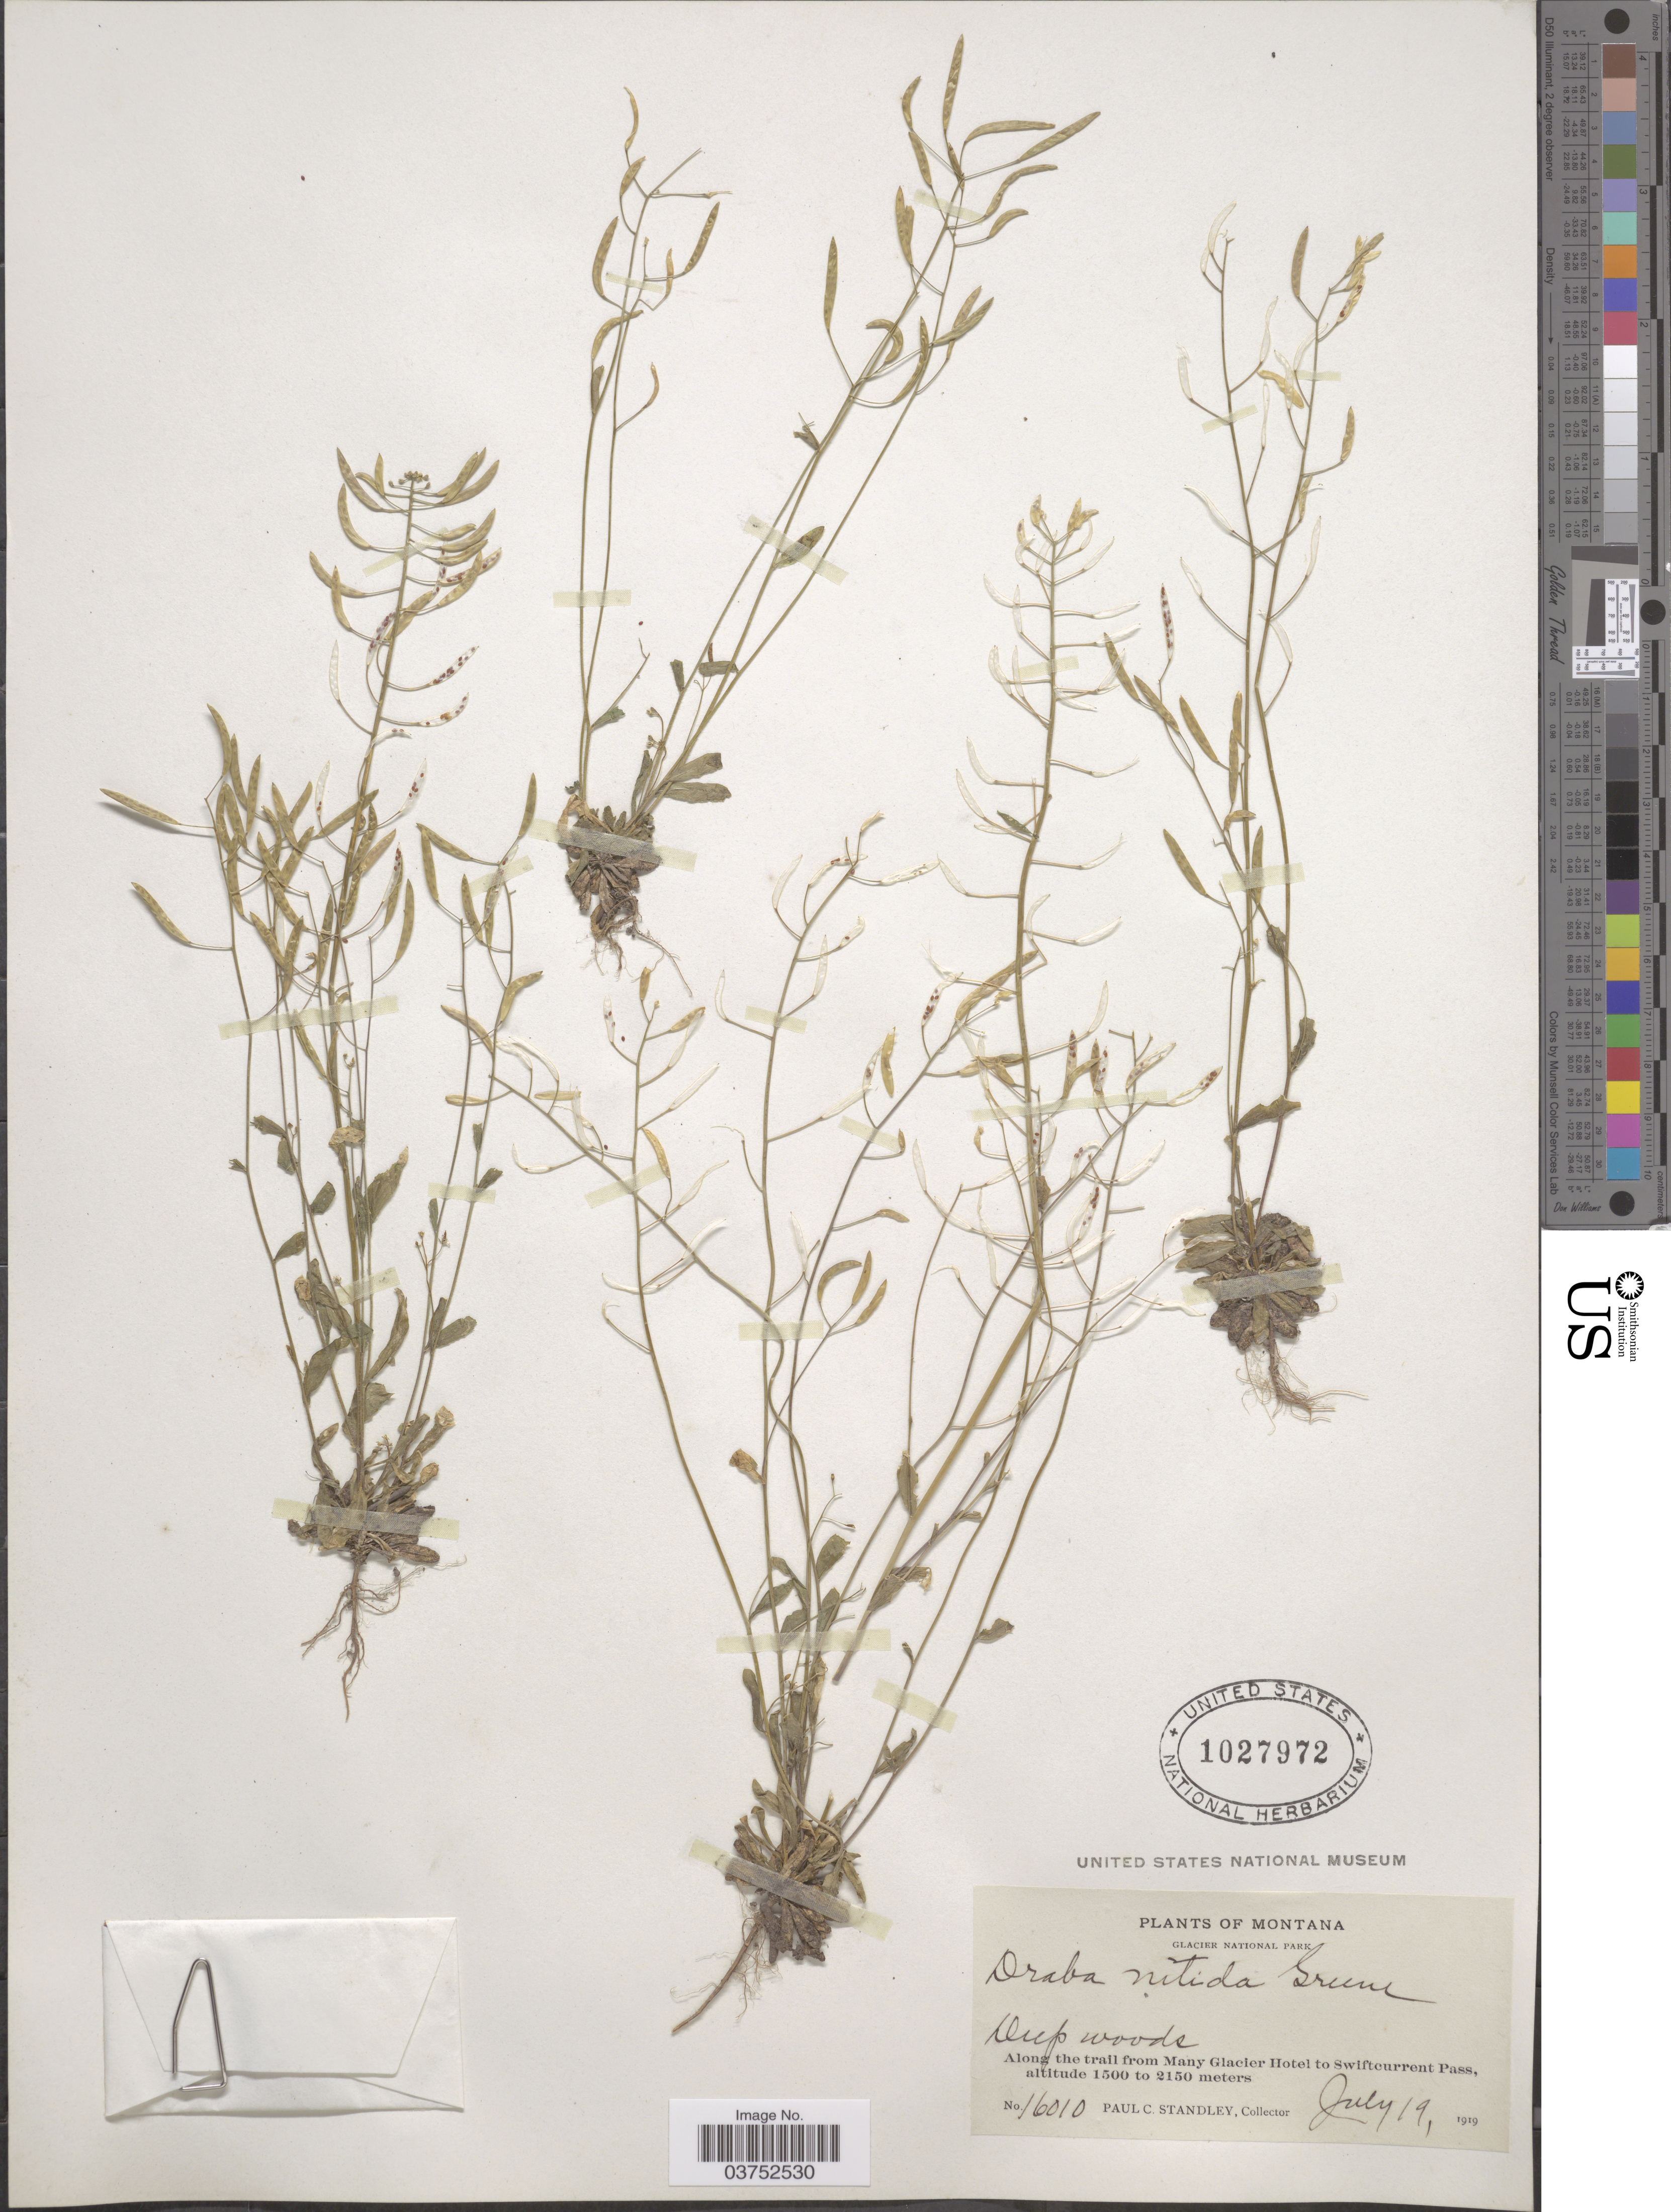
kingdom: Plantae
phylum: Tracheophyta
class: Magnoliopsida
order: Brassicales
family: Brassicaceae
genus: Draba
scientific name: Draba stenoloba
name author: Ledeb.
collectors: P. C. Standley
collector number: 16010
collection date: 1919-07-19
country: United States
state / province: Montana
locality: Glacier National Park. Along the traill from Many Glacier Hotel to Swiftcurrent Pass.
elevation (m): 1500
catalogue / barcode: US 1027972